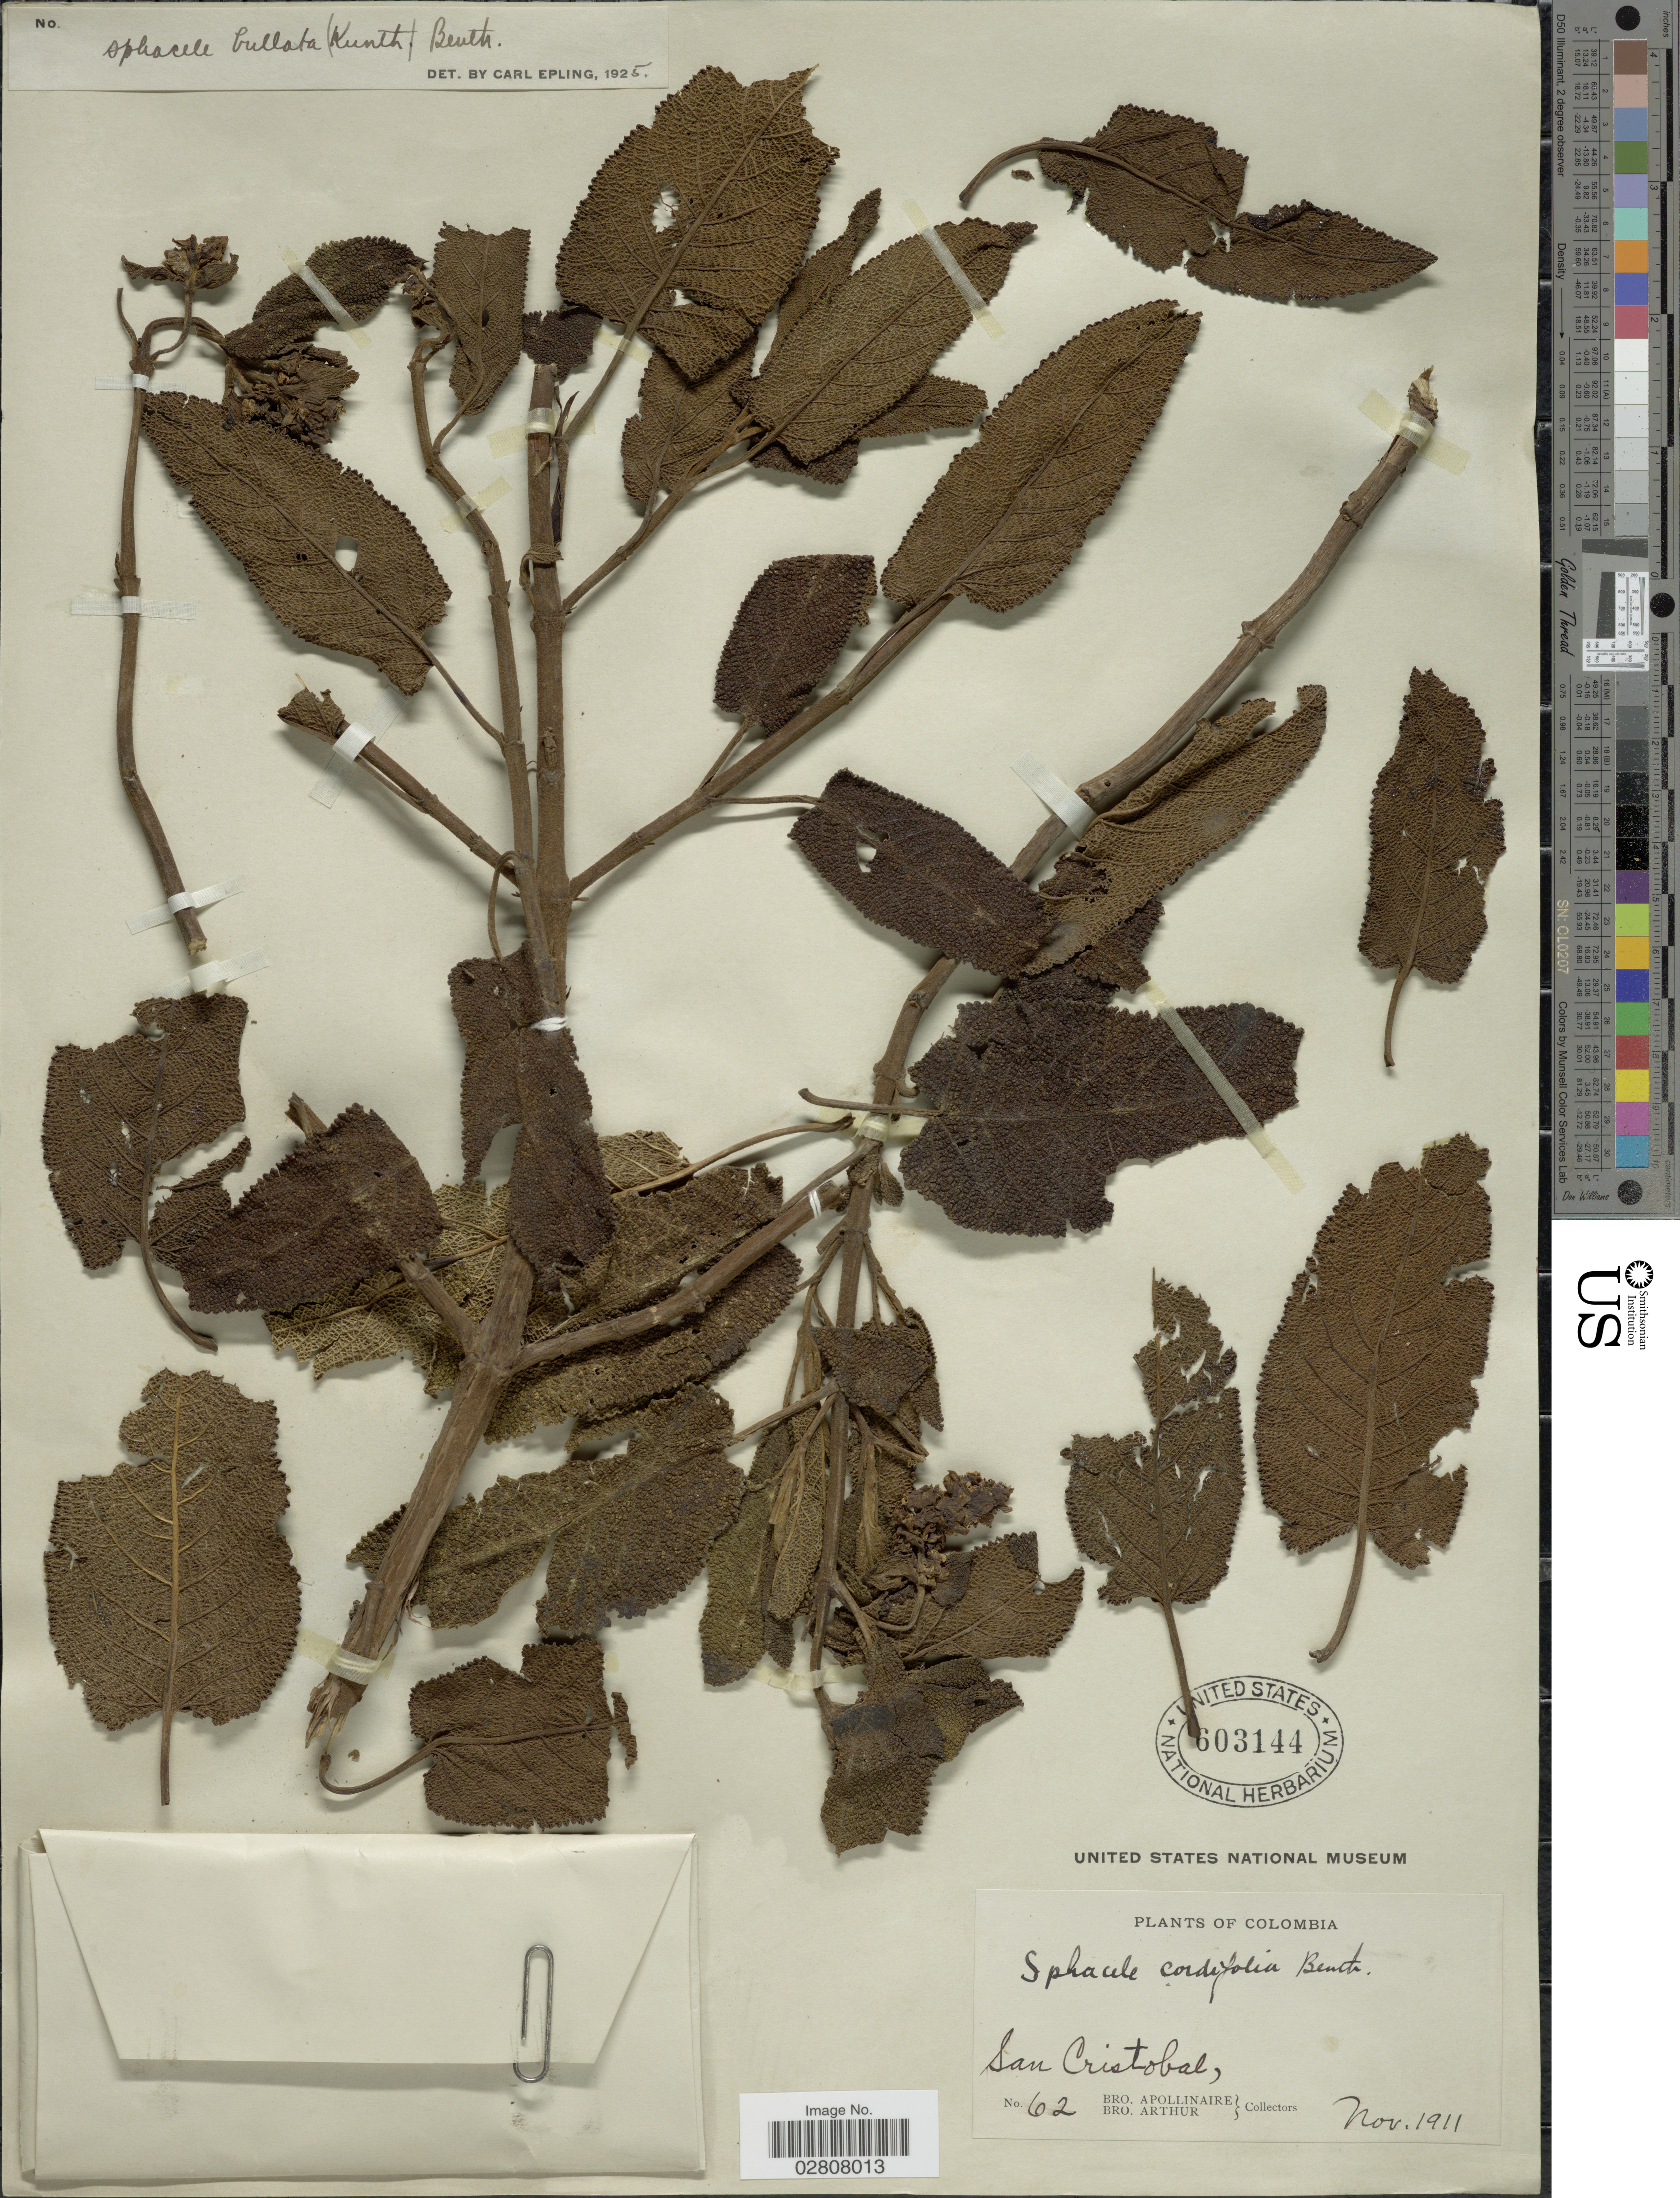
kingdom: Plantae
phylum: Tracheophyta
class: Magnoliopsida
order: Lamiales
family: Lamiaceae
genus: Lepechinia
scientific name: Lepechinia bullata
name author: (Kunth) Epling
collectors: Bro. Apollinaire & Bro. Arthur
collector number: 62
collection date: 1911-11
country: Colombia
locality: San Cristobal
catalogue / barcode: US 603144